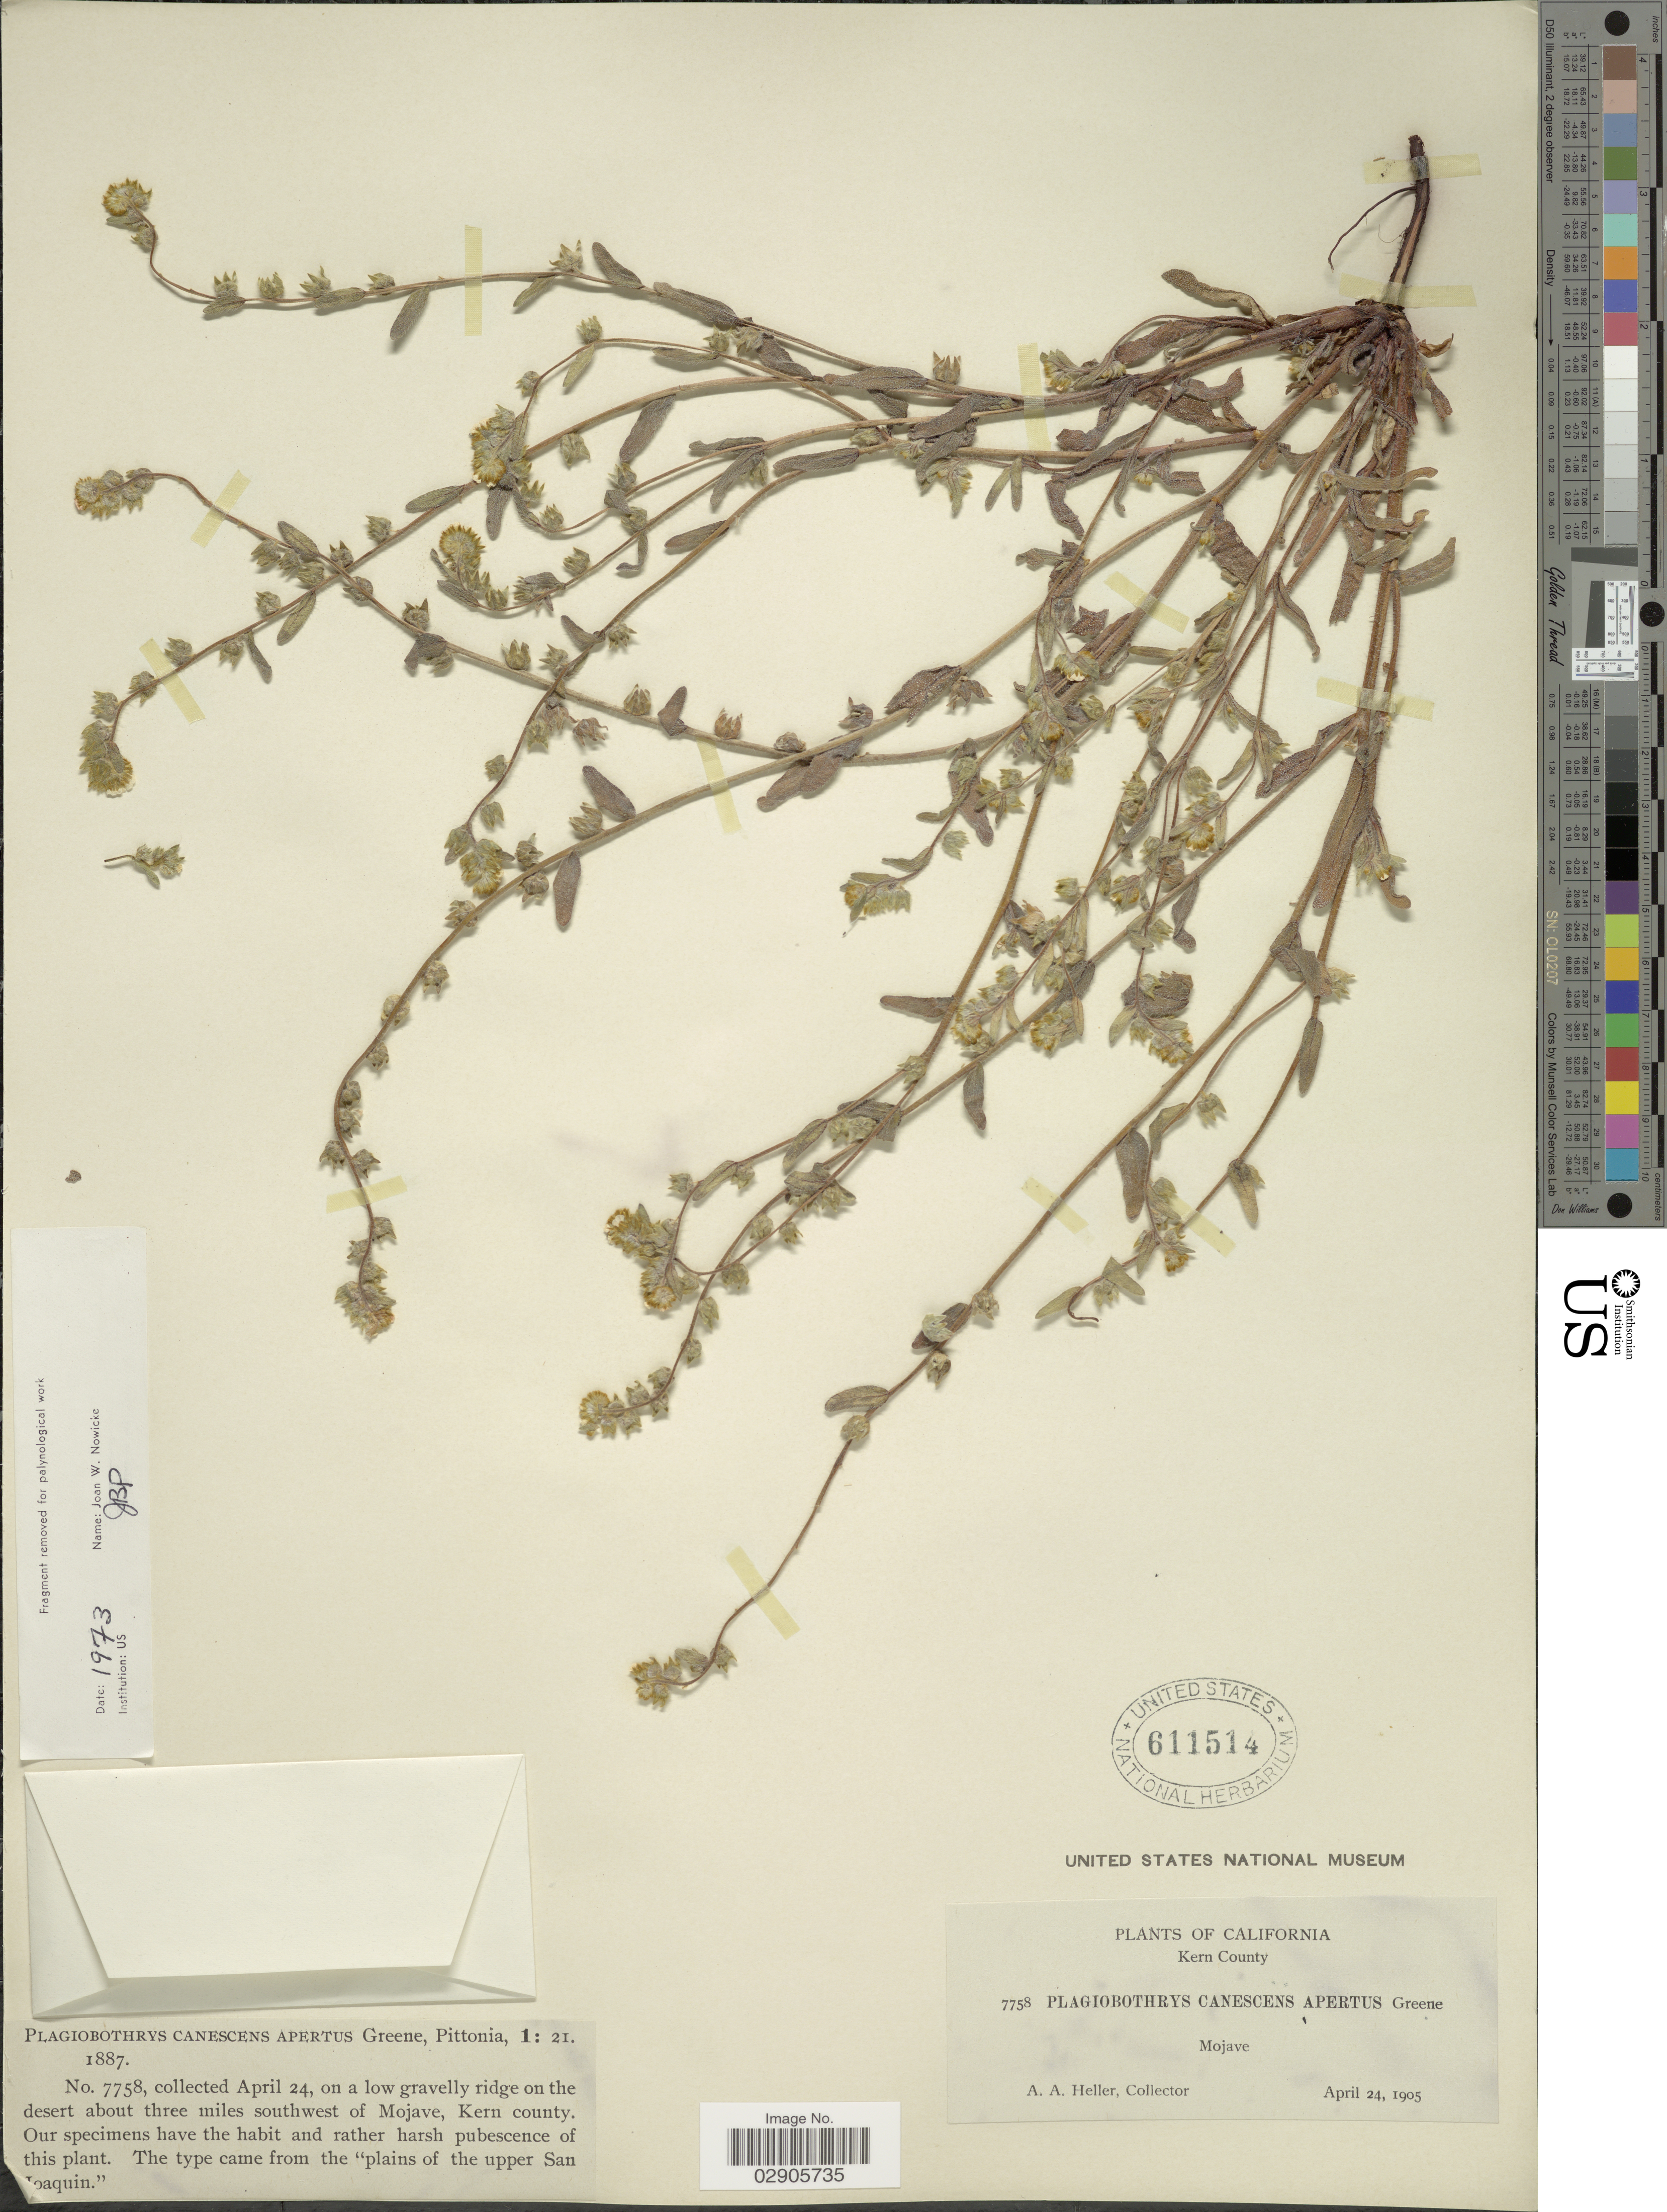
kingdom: Plantae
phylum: Tracheophyta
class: Magnoliopsida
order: Boraginales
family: Boraginaceae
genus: Plagiobothrys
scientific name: Plagiobothrys canescens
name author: Benth.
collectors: A. A. Heller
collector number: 7758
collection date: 1905-04-24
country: United States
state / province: California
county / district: Kern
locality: Kern County. Mojave.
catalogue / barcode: US 611514